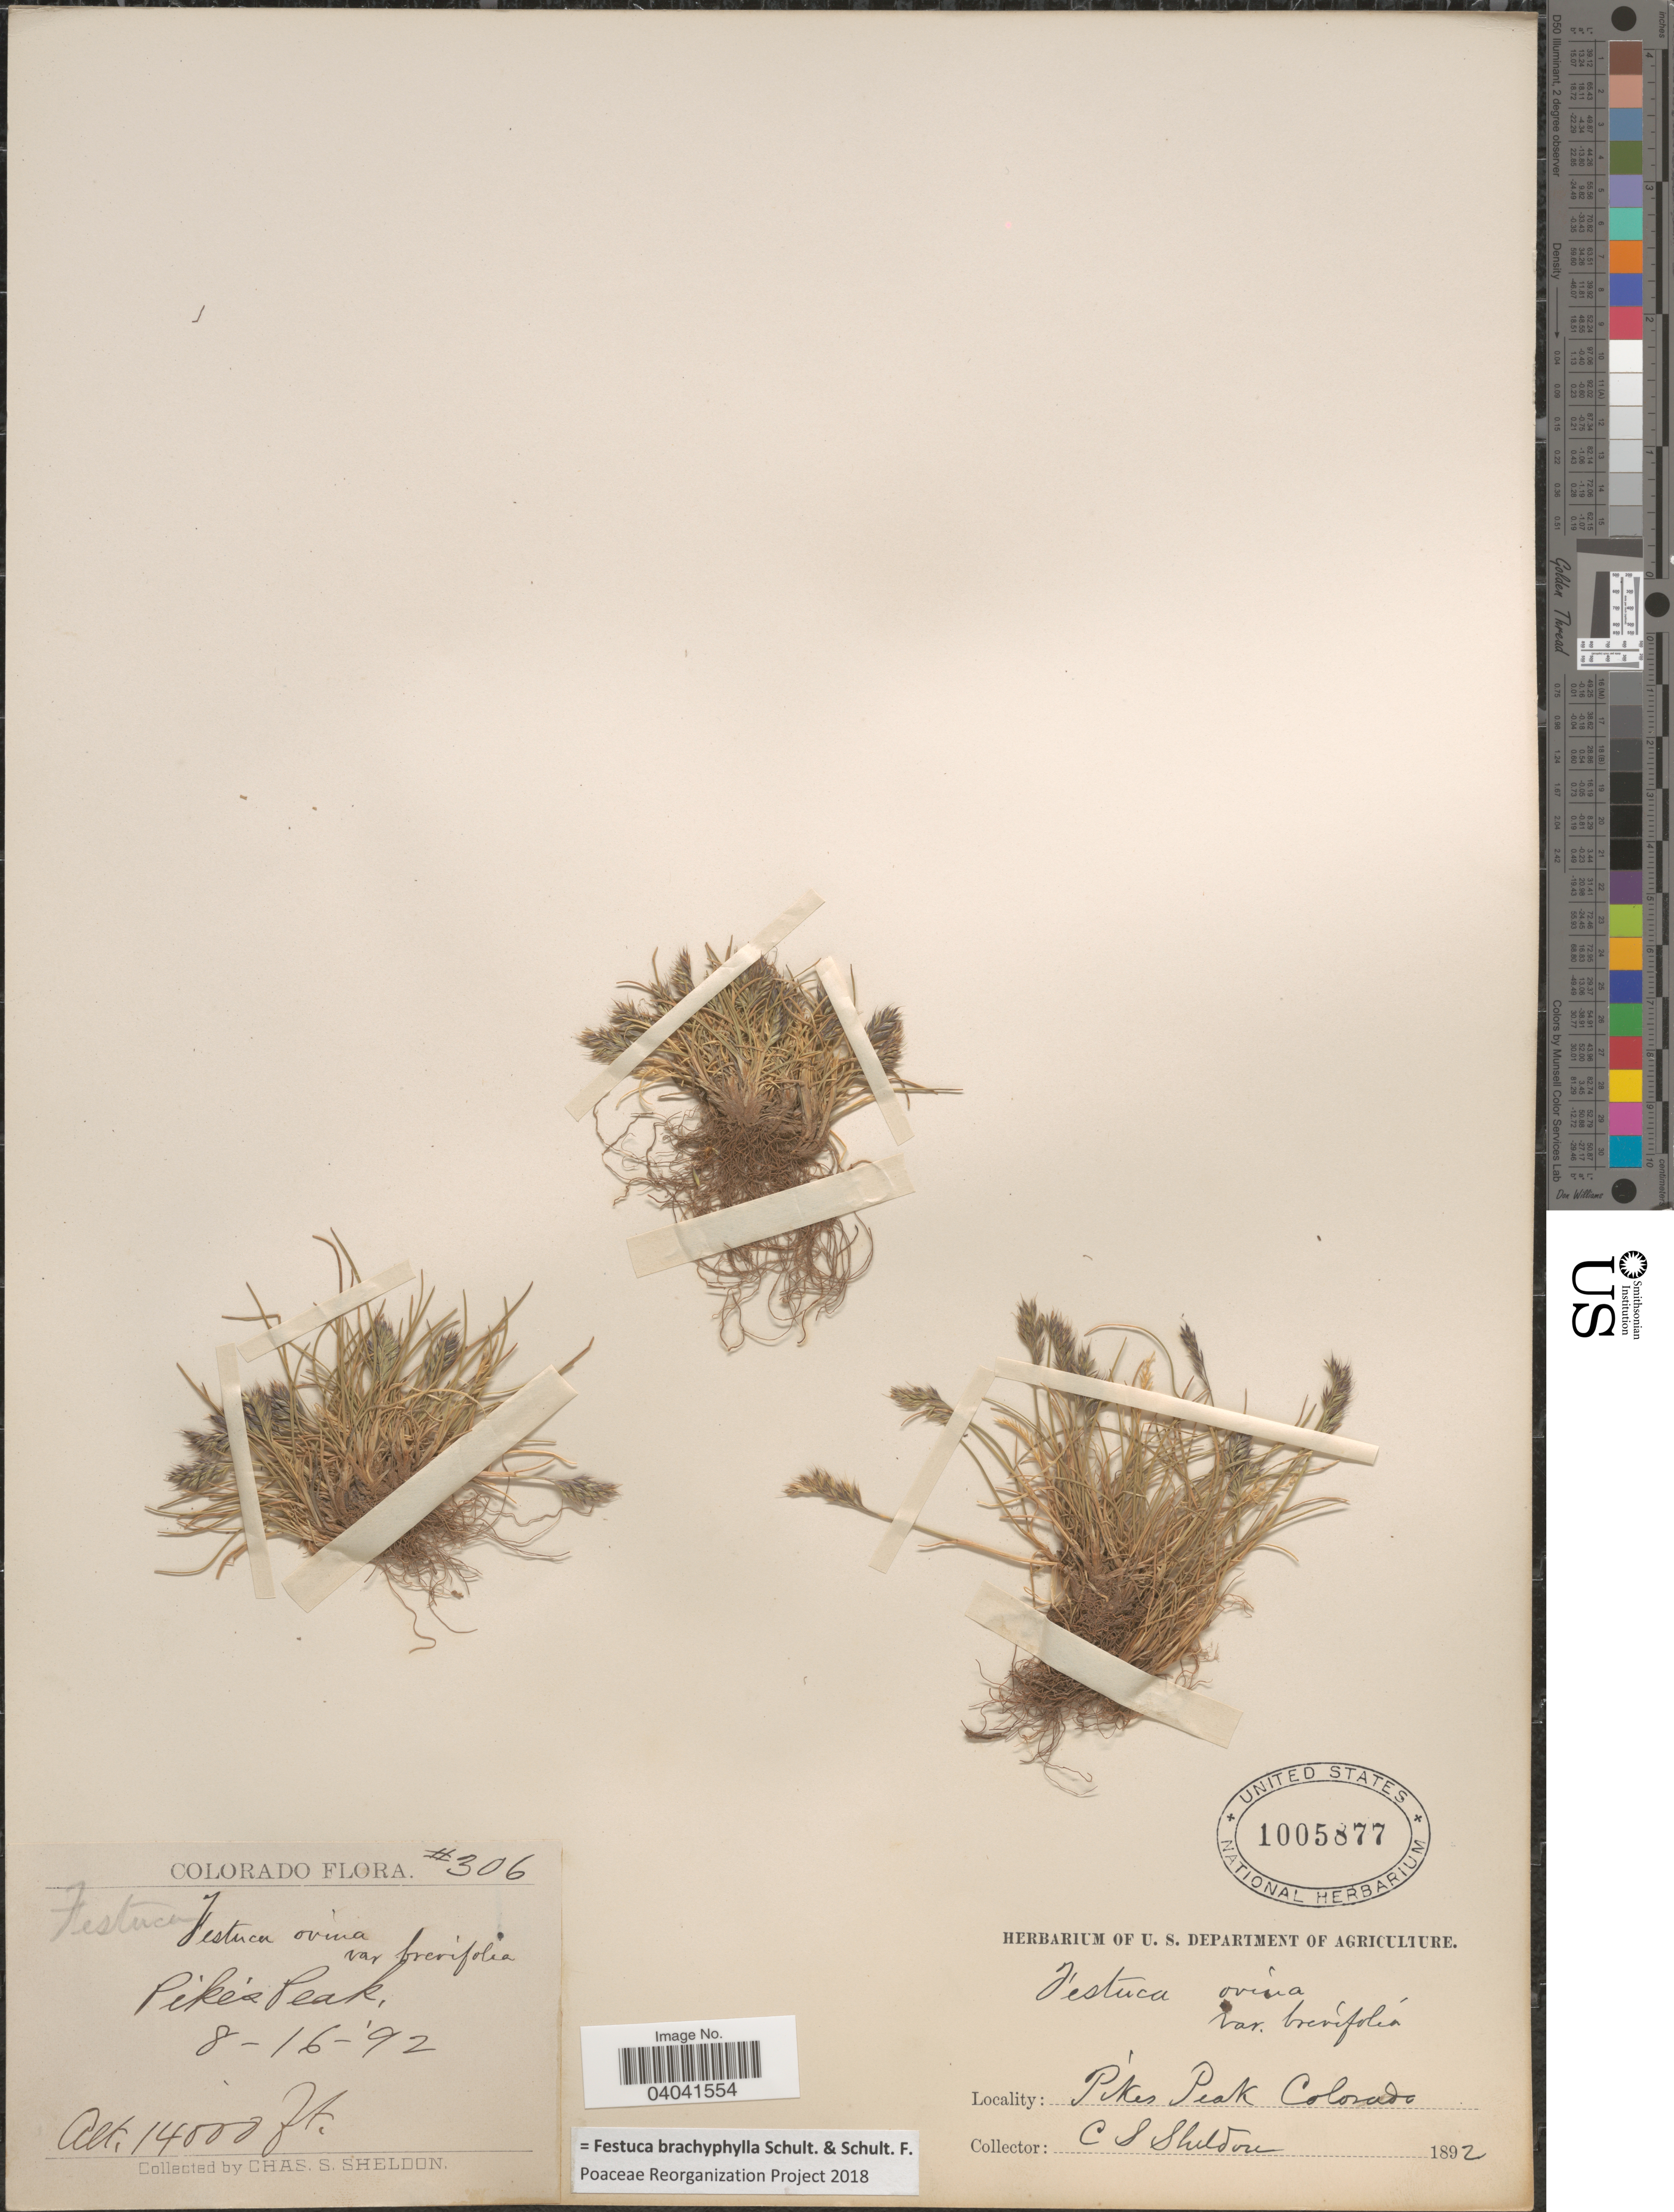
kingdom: Plantae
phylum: Tracheophyta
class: Liliopsida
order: Poales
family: Poaceae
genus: Festuca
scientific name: Festuca brachyphylla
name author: Schult. & Schult. f.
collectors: C. S. Sheldon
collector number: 306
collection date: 1892-08-16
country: United States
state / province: Colorado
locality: Pike's Peak.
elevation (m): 4267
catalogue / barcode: US 1005877